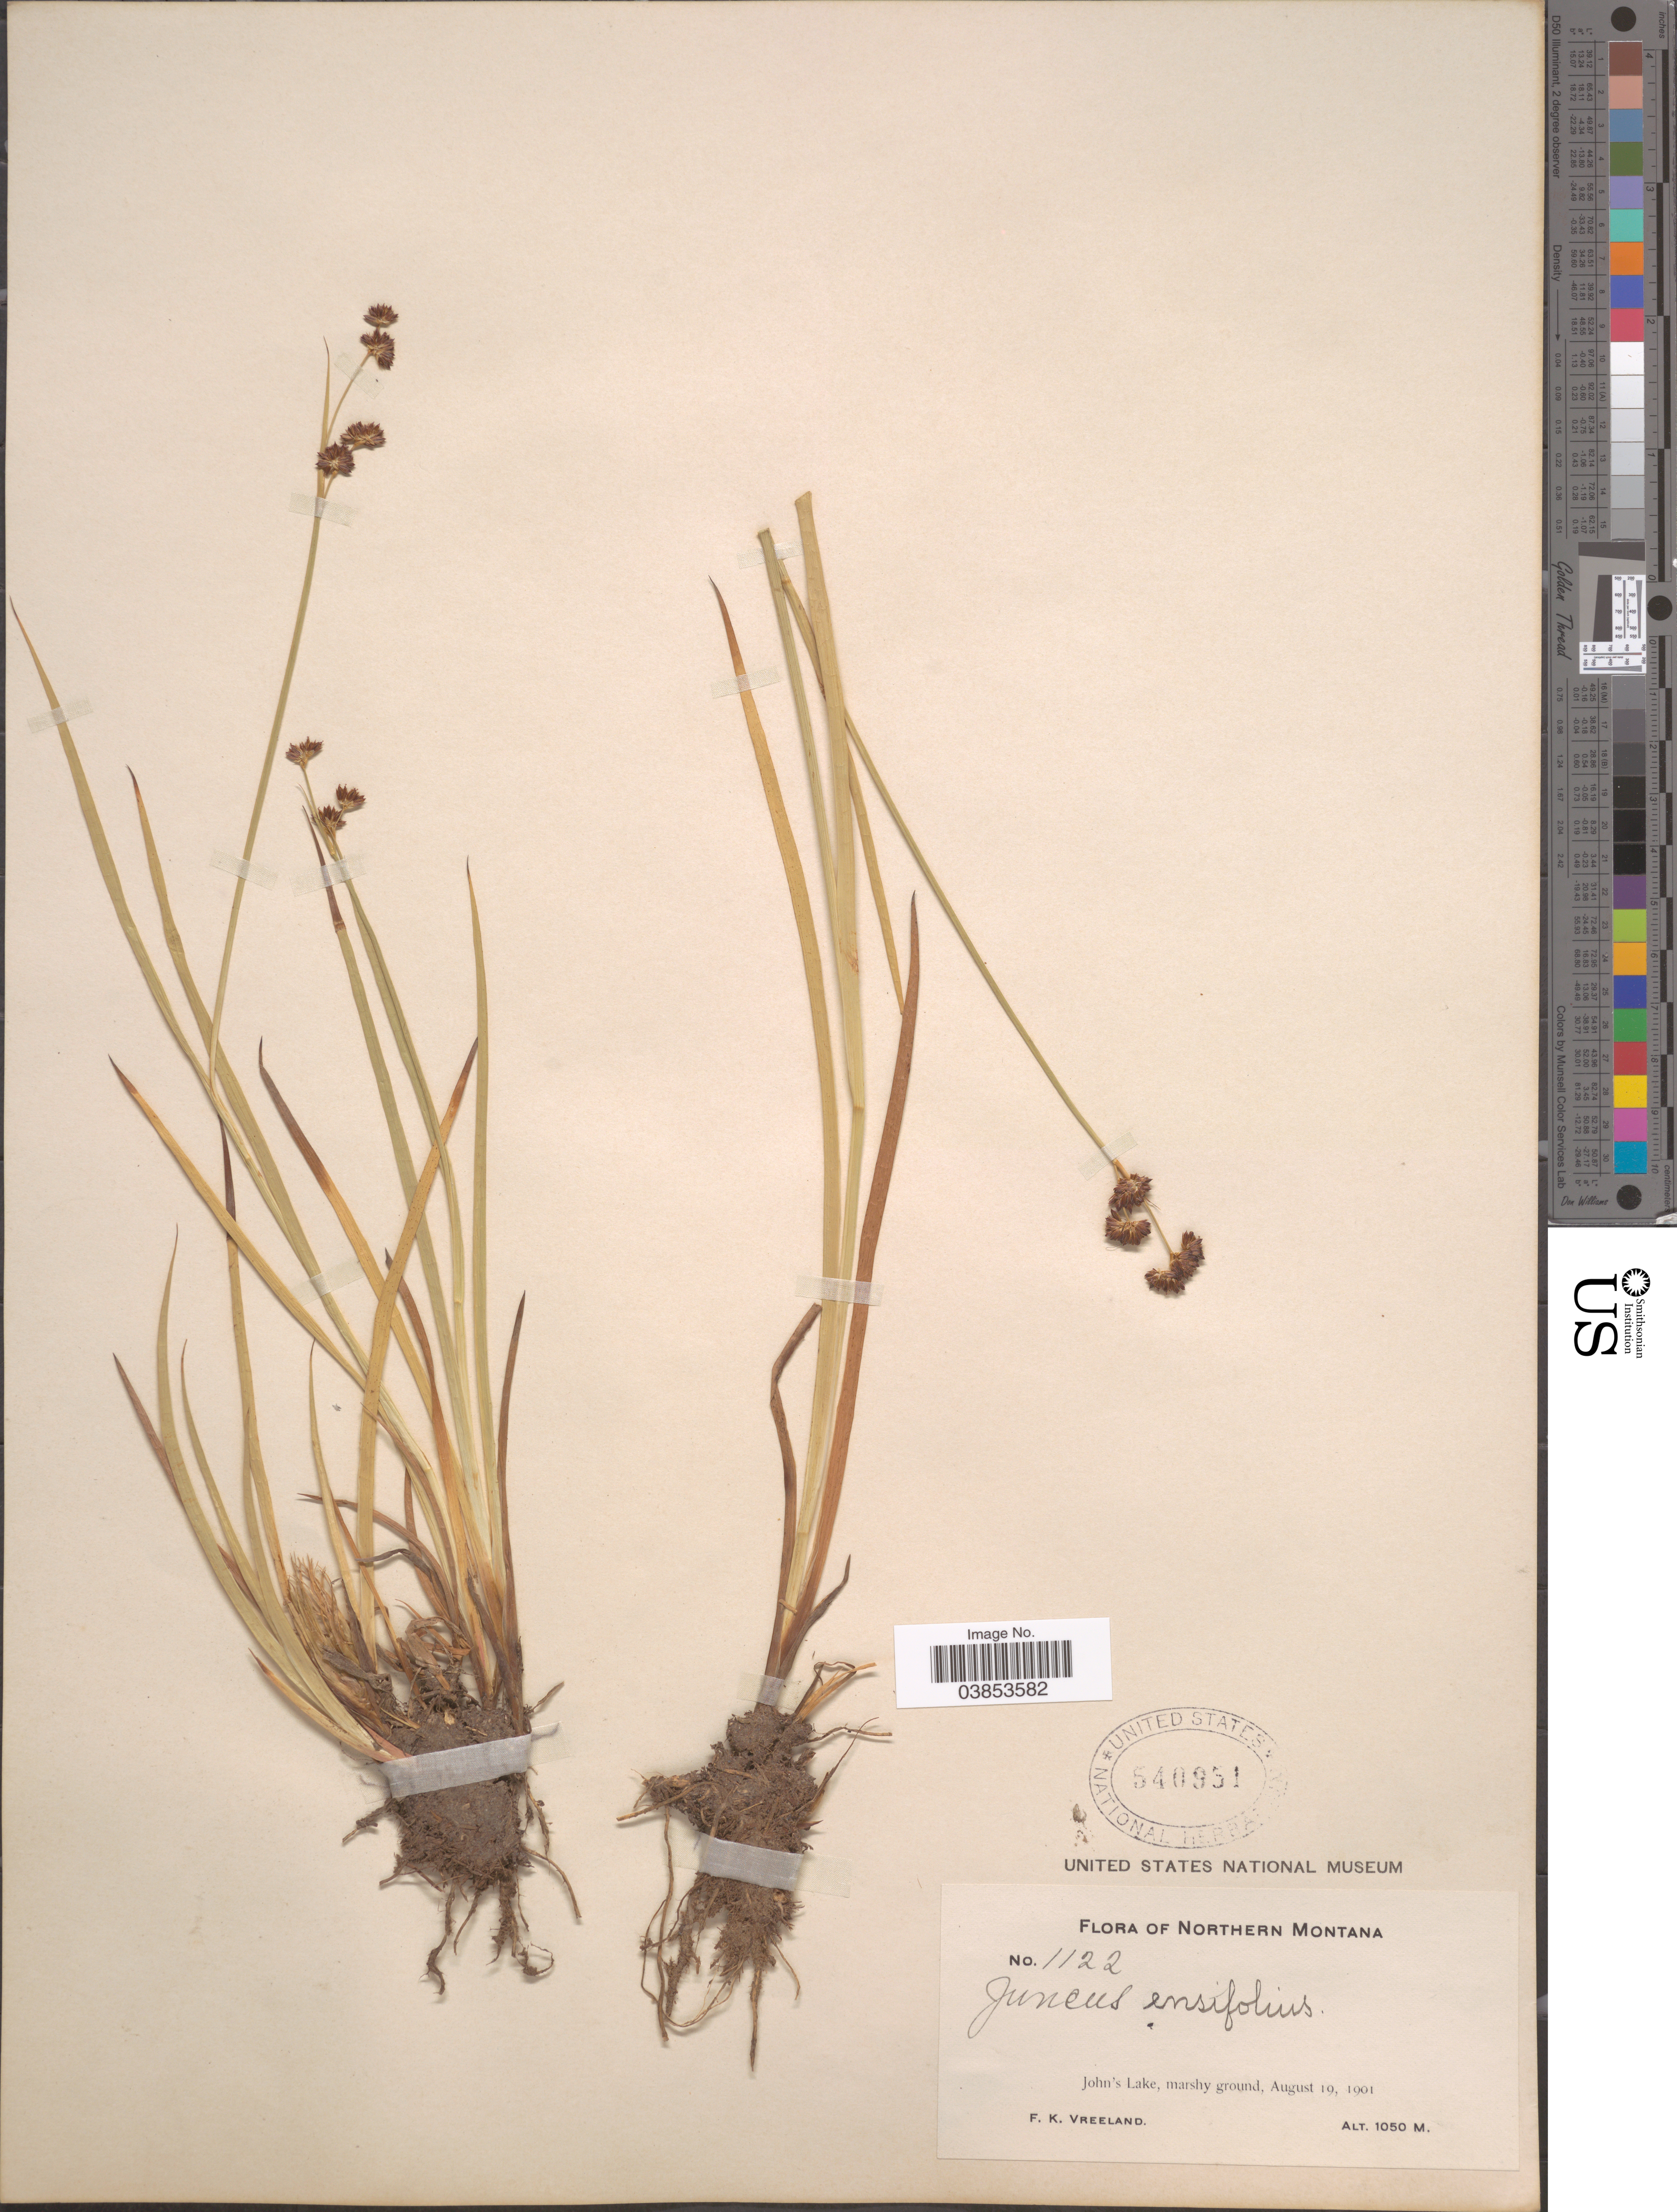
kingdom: Plantae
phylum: Tracheophyta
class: Liliopsida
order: Poales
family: Juncaceae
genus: Juncus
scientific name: Juncus ensifolius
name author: Wikstr.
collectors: F. Vreeland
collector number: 1122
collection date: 1901-08-19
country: United States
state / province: Montana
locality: Northern Montana. John's Lake.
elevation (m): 1050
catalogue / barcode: US 540951